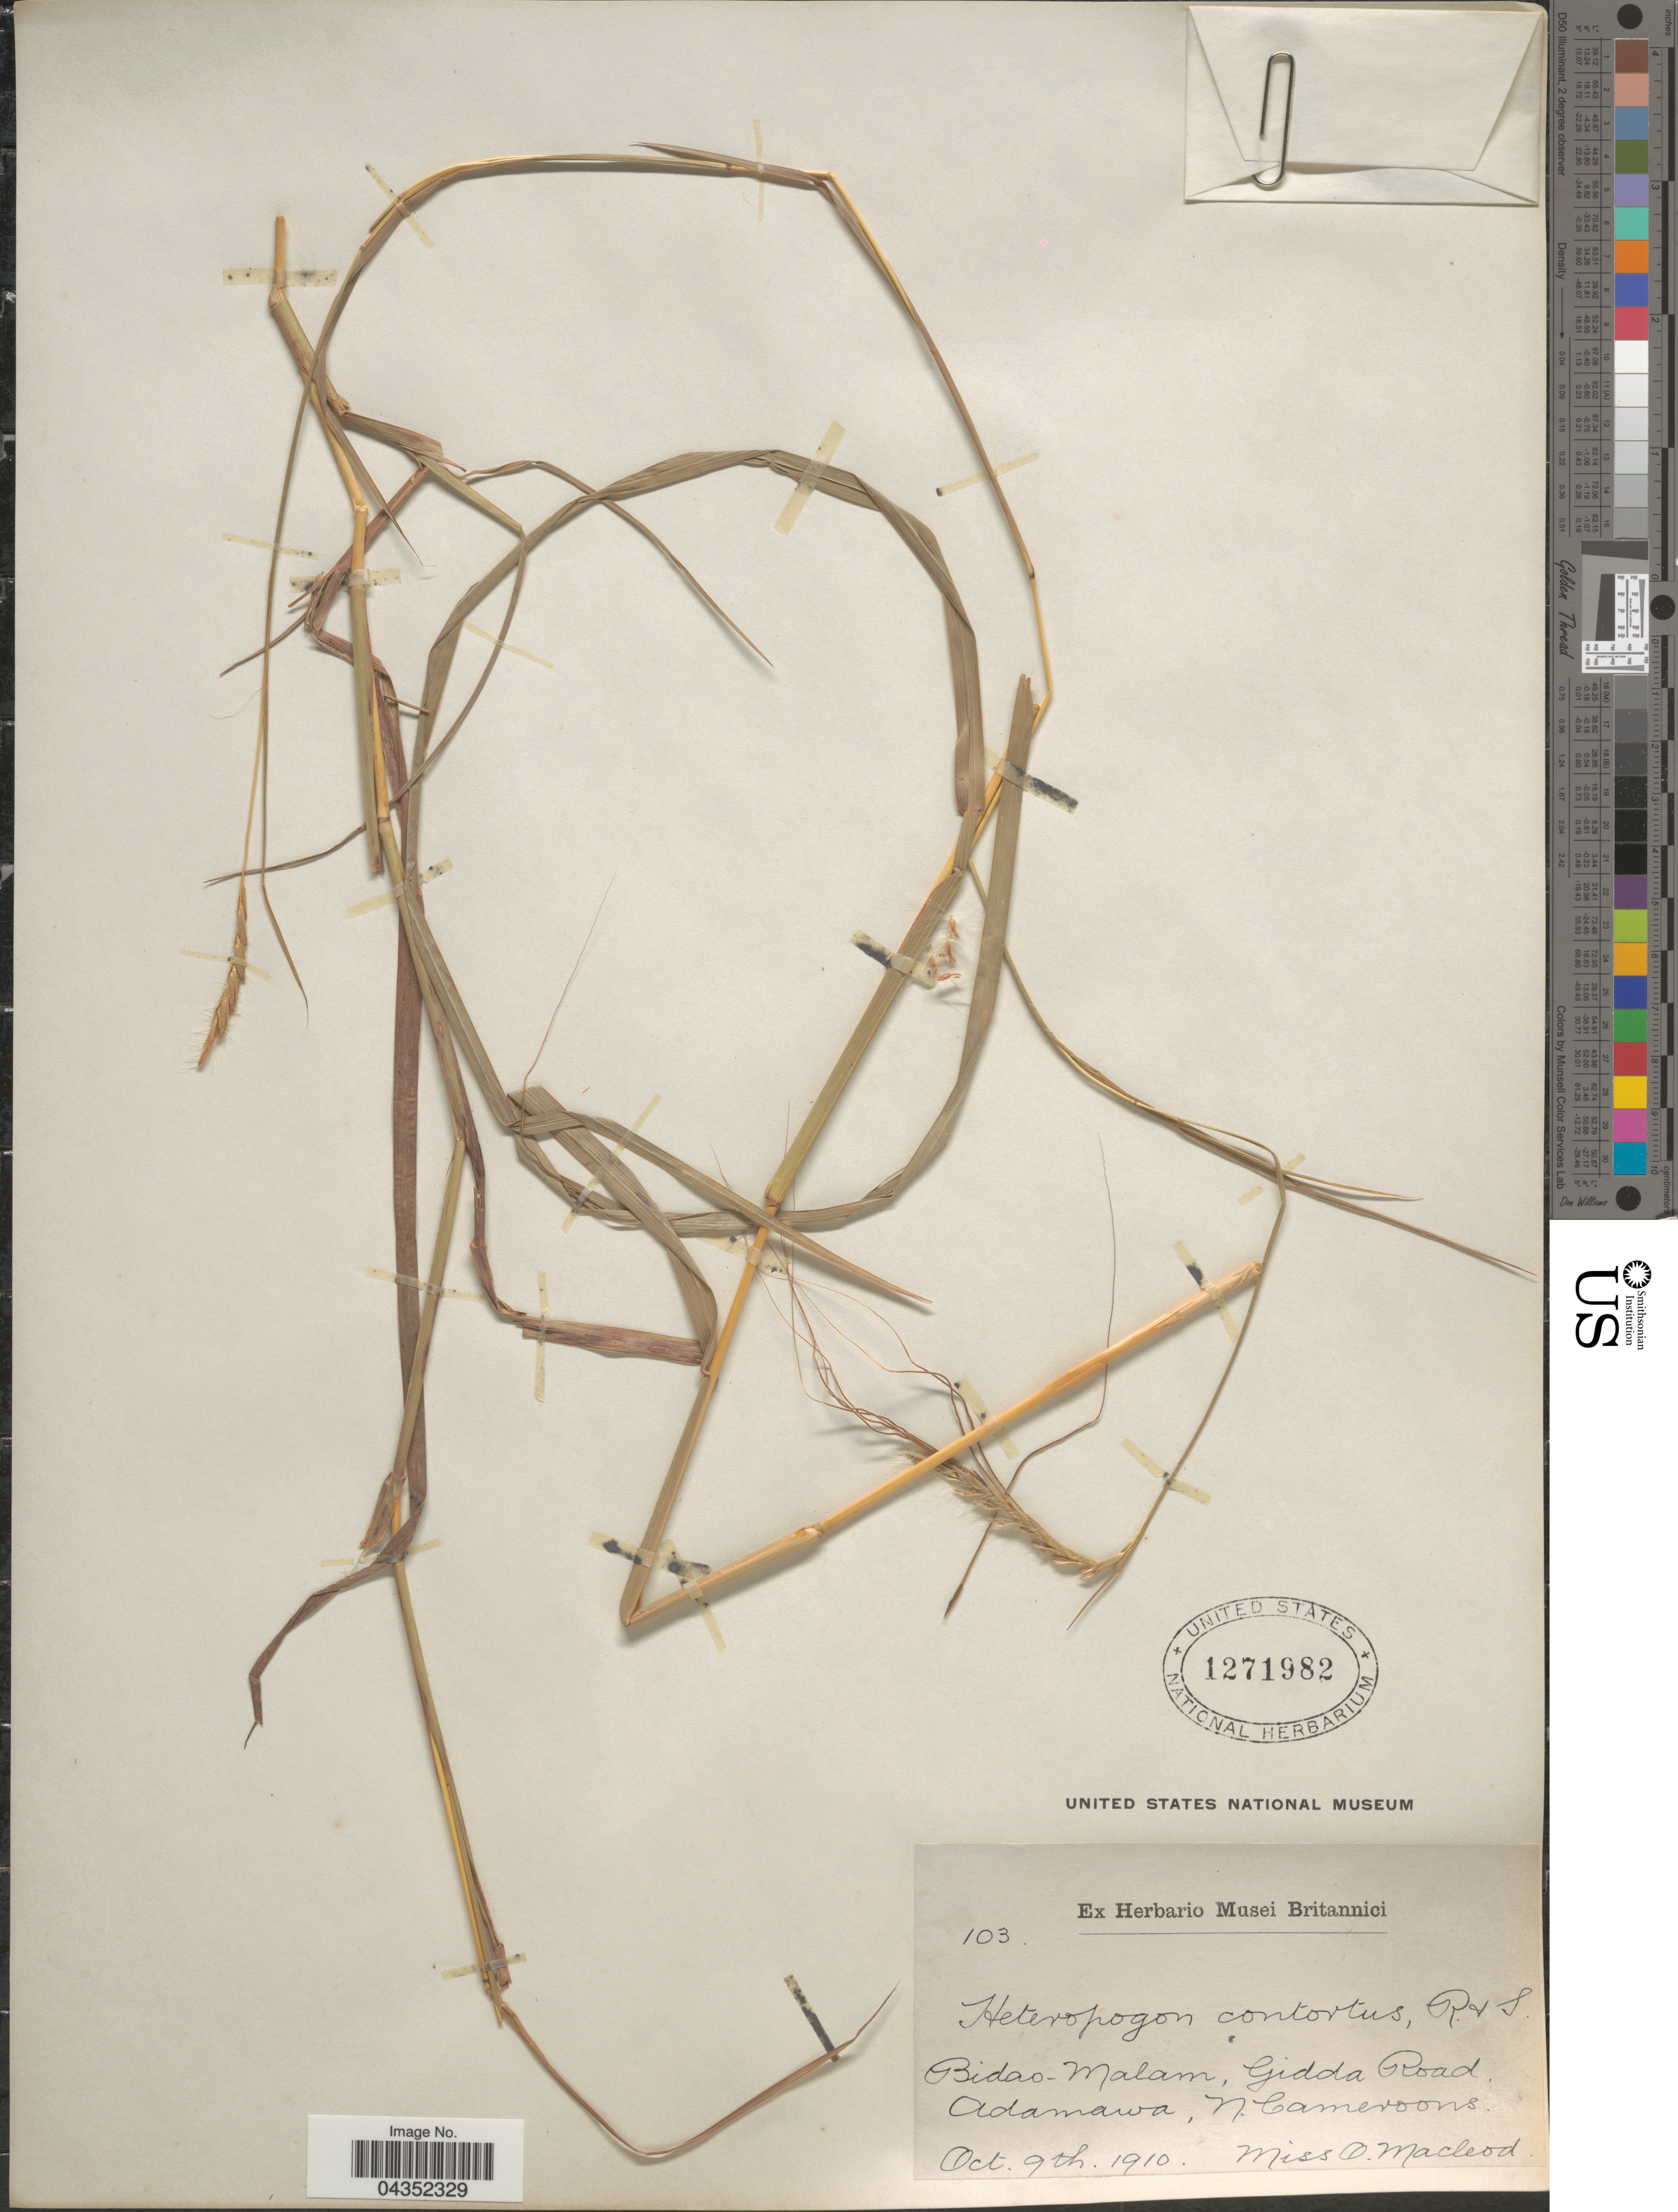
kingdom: Plantae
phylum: Tracheophyta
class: Liliopsida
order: Poales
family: Poaceae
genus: Heteropogon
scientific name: Heteropogon contortus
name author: (L.) P. Beauv. ex Roem. & Schult.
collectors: O. Macleod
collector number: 103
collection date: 1910-10-09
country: Cameroon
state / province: Adamawa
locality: Bidao-Malam, Gidda Road. N. Cameroons.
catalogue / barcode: US 1271982